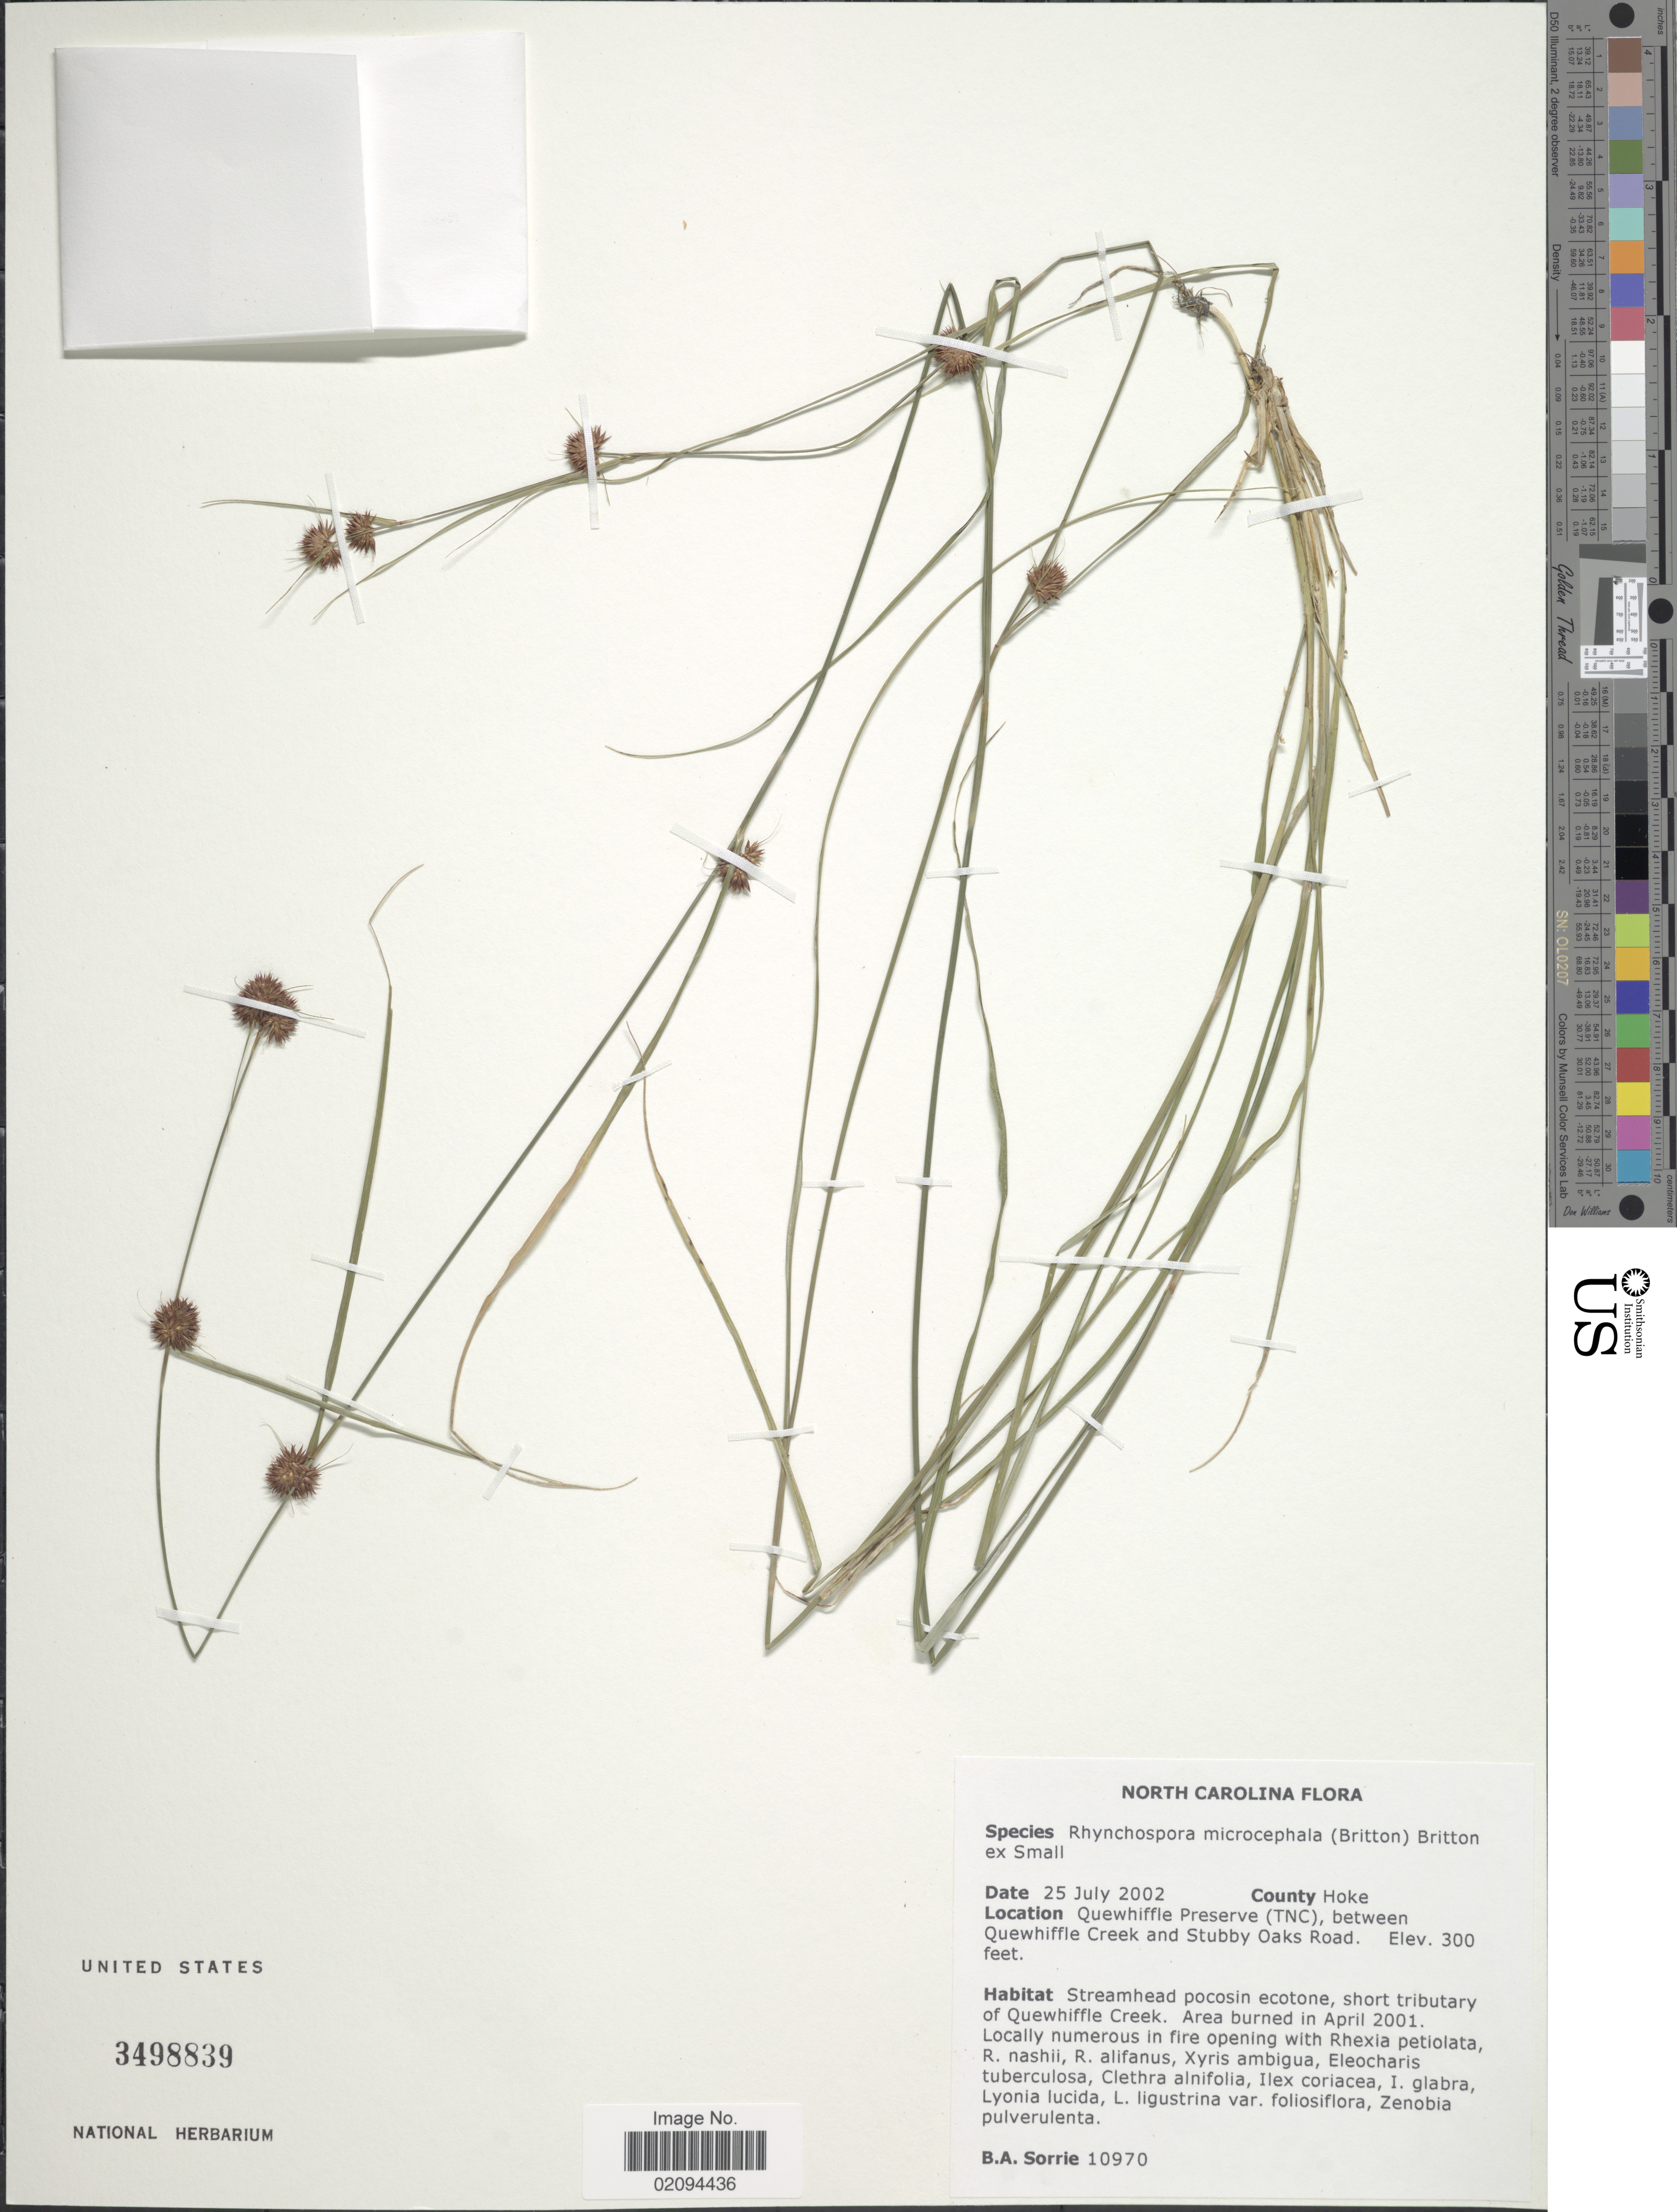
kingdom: Plantae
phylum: Tracheophyta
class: Liliopsida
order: Poales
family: Cyperaceae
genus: Rhynchospora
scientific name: Rhynchospora microcephala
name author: (Britton) Britton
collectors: B. Sorrie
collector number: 10970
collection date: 2002-07-25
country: United States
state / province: North Carolina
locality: County Hoke. Quewhiffle Preserve (TNC), between Quewhiffle Creek and Stubby Oaks Road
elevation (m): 91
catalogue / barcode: US 3498839